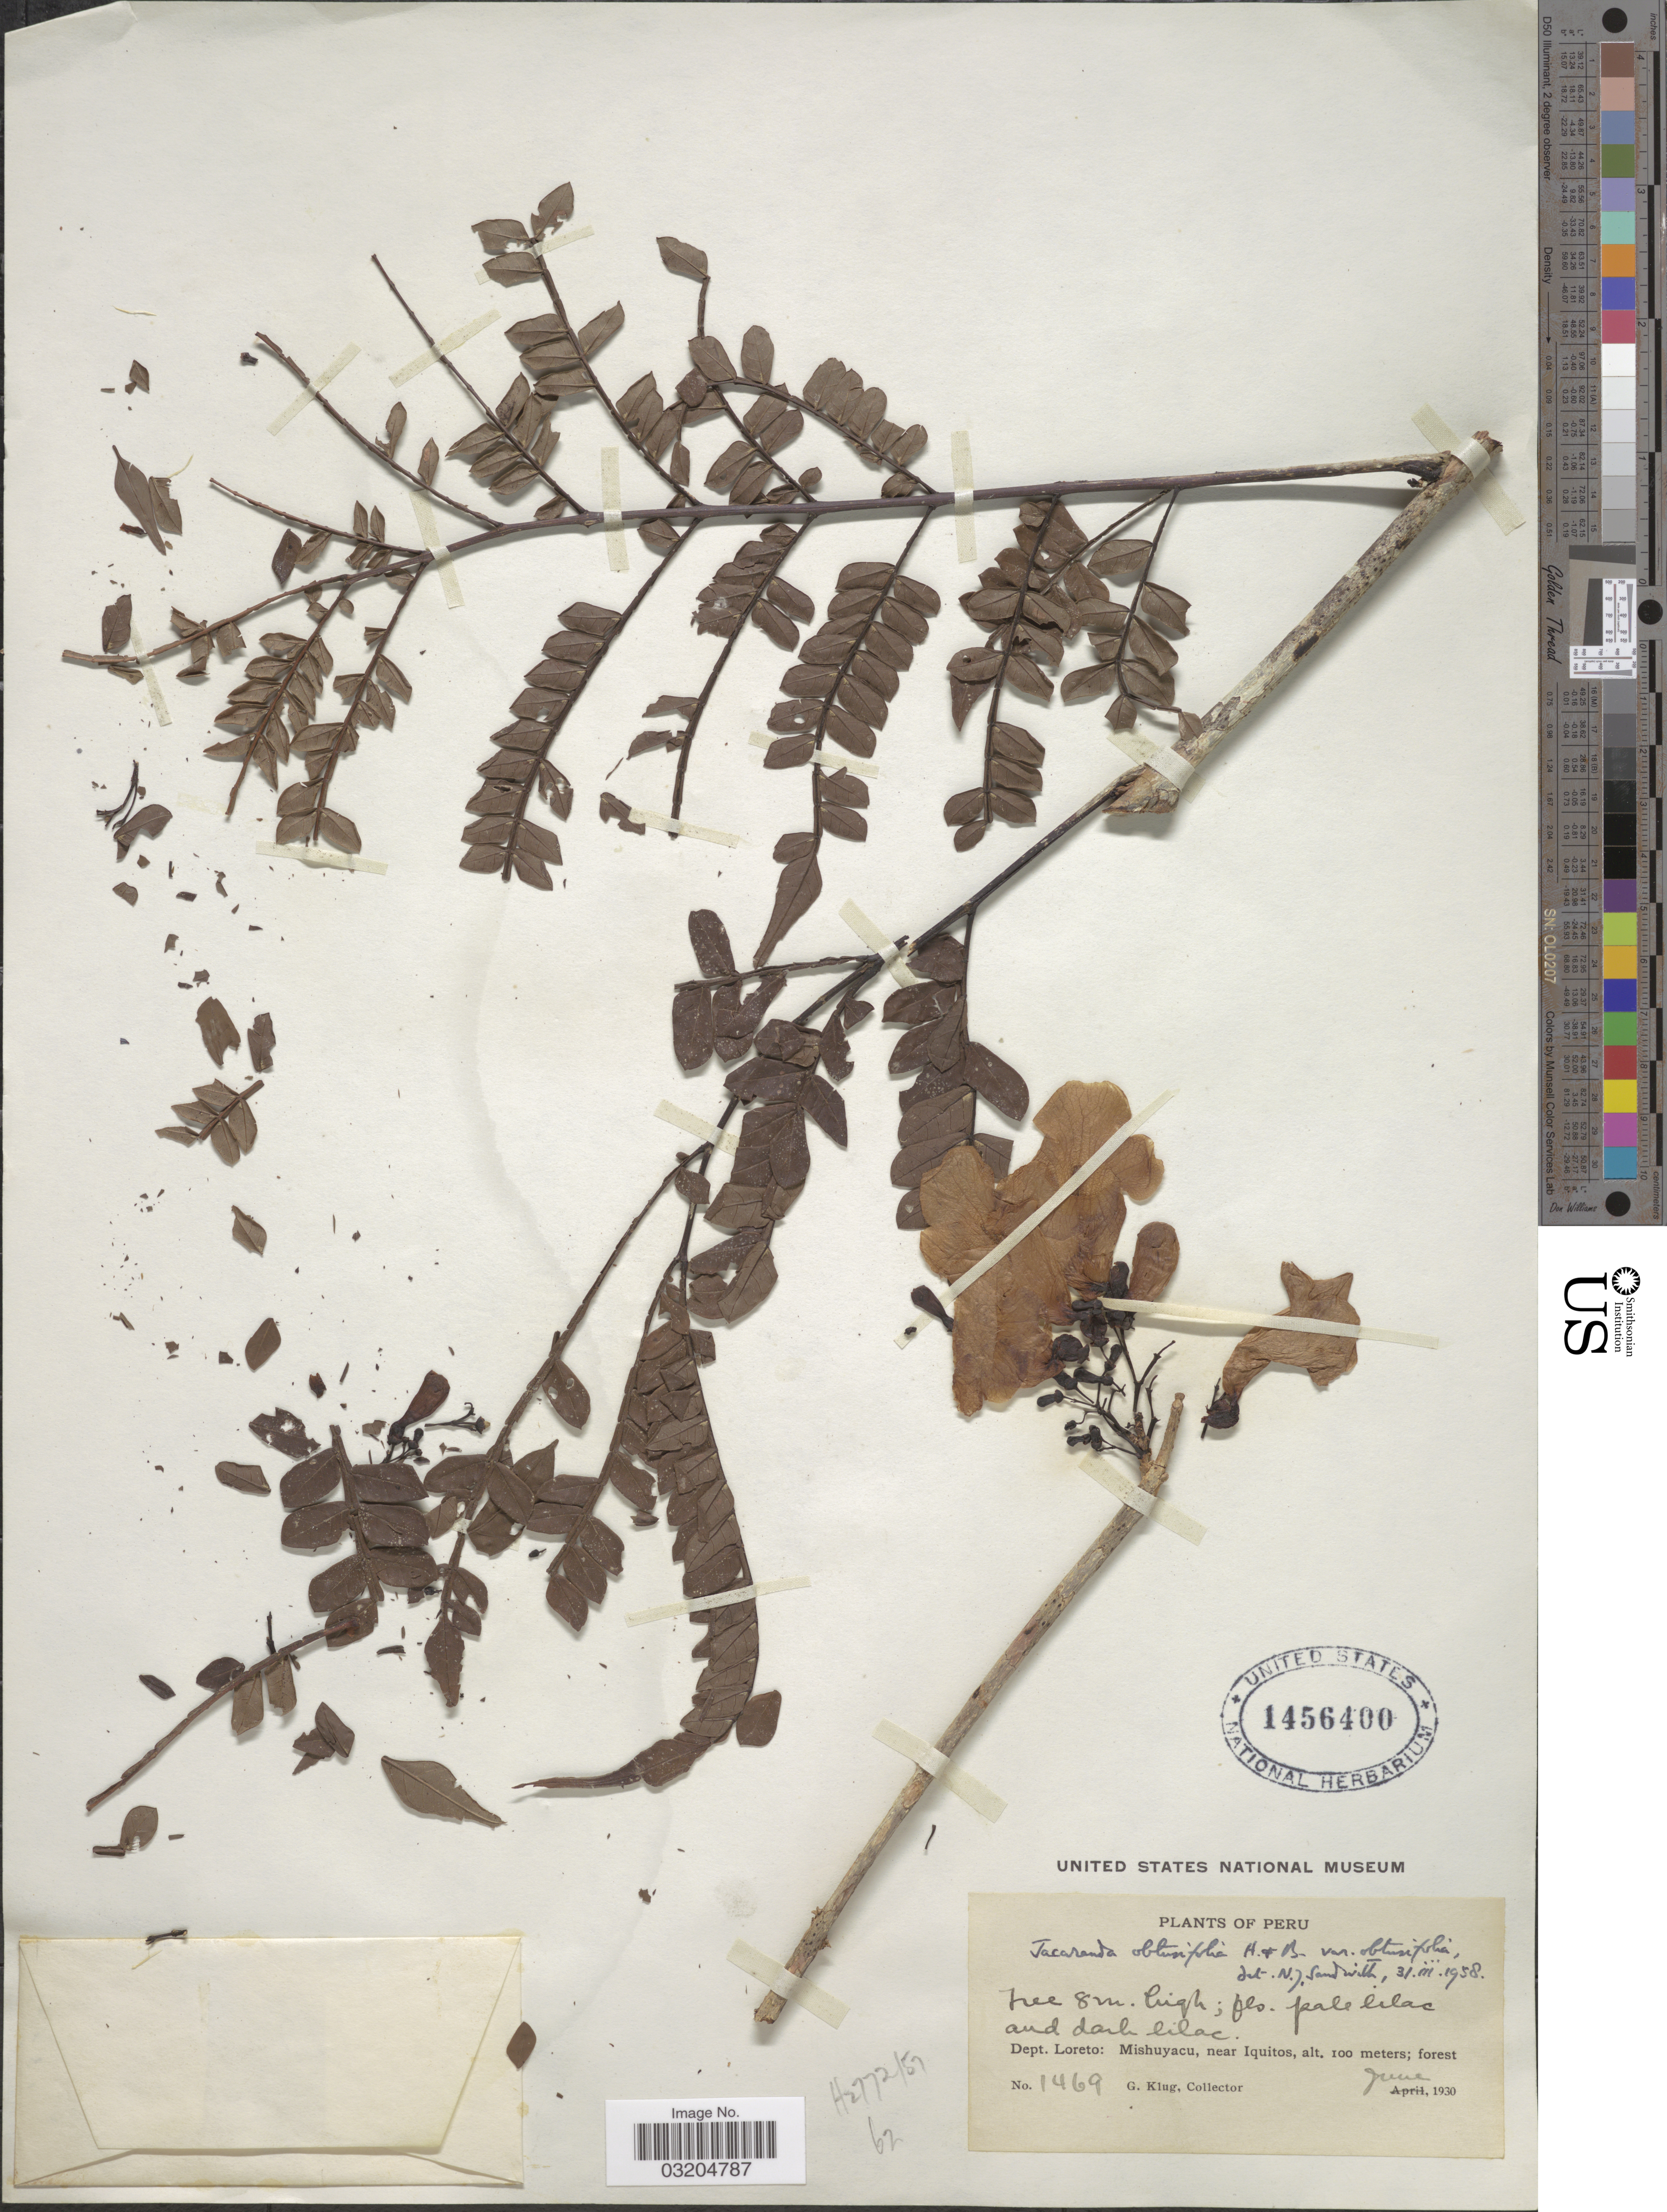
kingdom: Plantae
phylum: Tracheophyta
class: Magnoliopsida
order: Lamiales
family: Bignoniaceae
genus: Jacaranda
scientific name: Jacaranda obtusifolia subsp. obtusifolia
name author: Bonpl.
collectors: G. Klug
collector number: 1469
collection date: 1930-06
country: Peru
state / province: Loreto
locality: Dept. Loreto: Mishuyacu, near Iquitos.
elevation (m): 100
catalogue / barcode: US 1456400